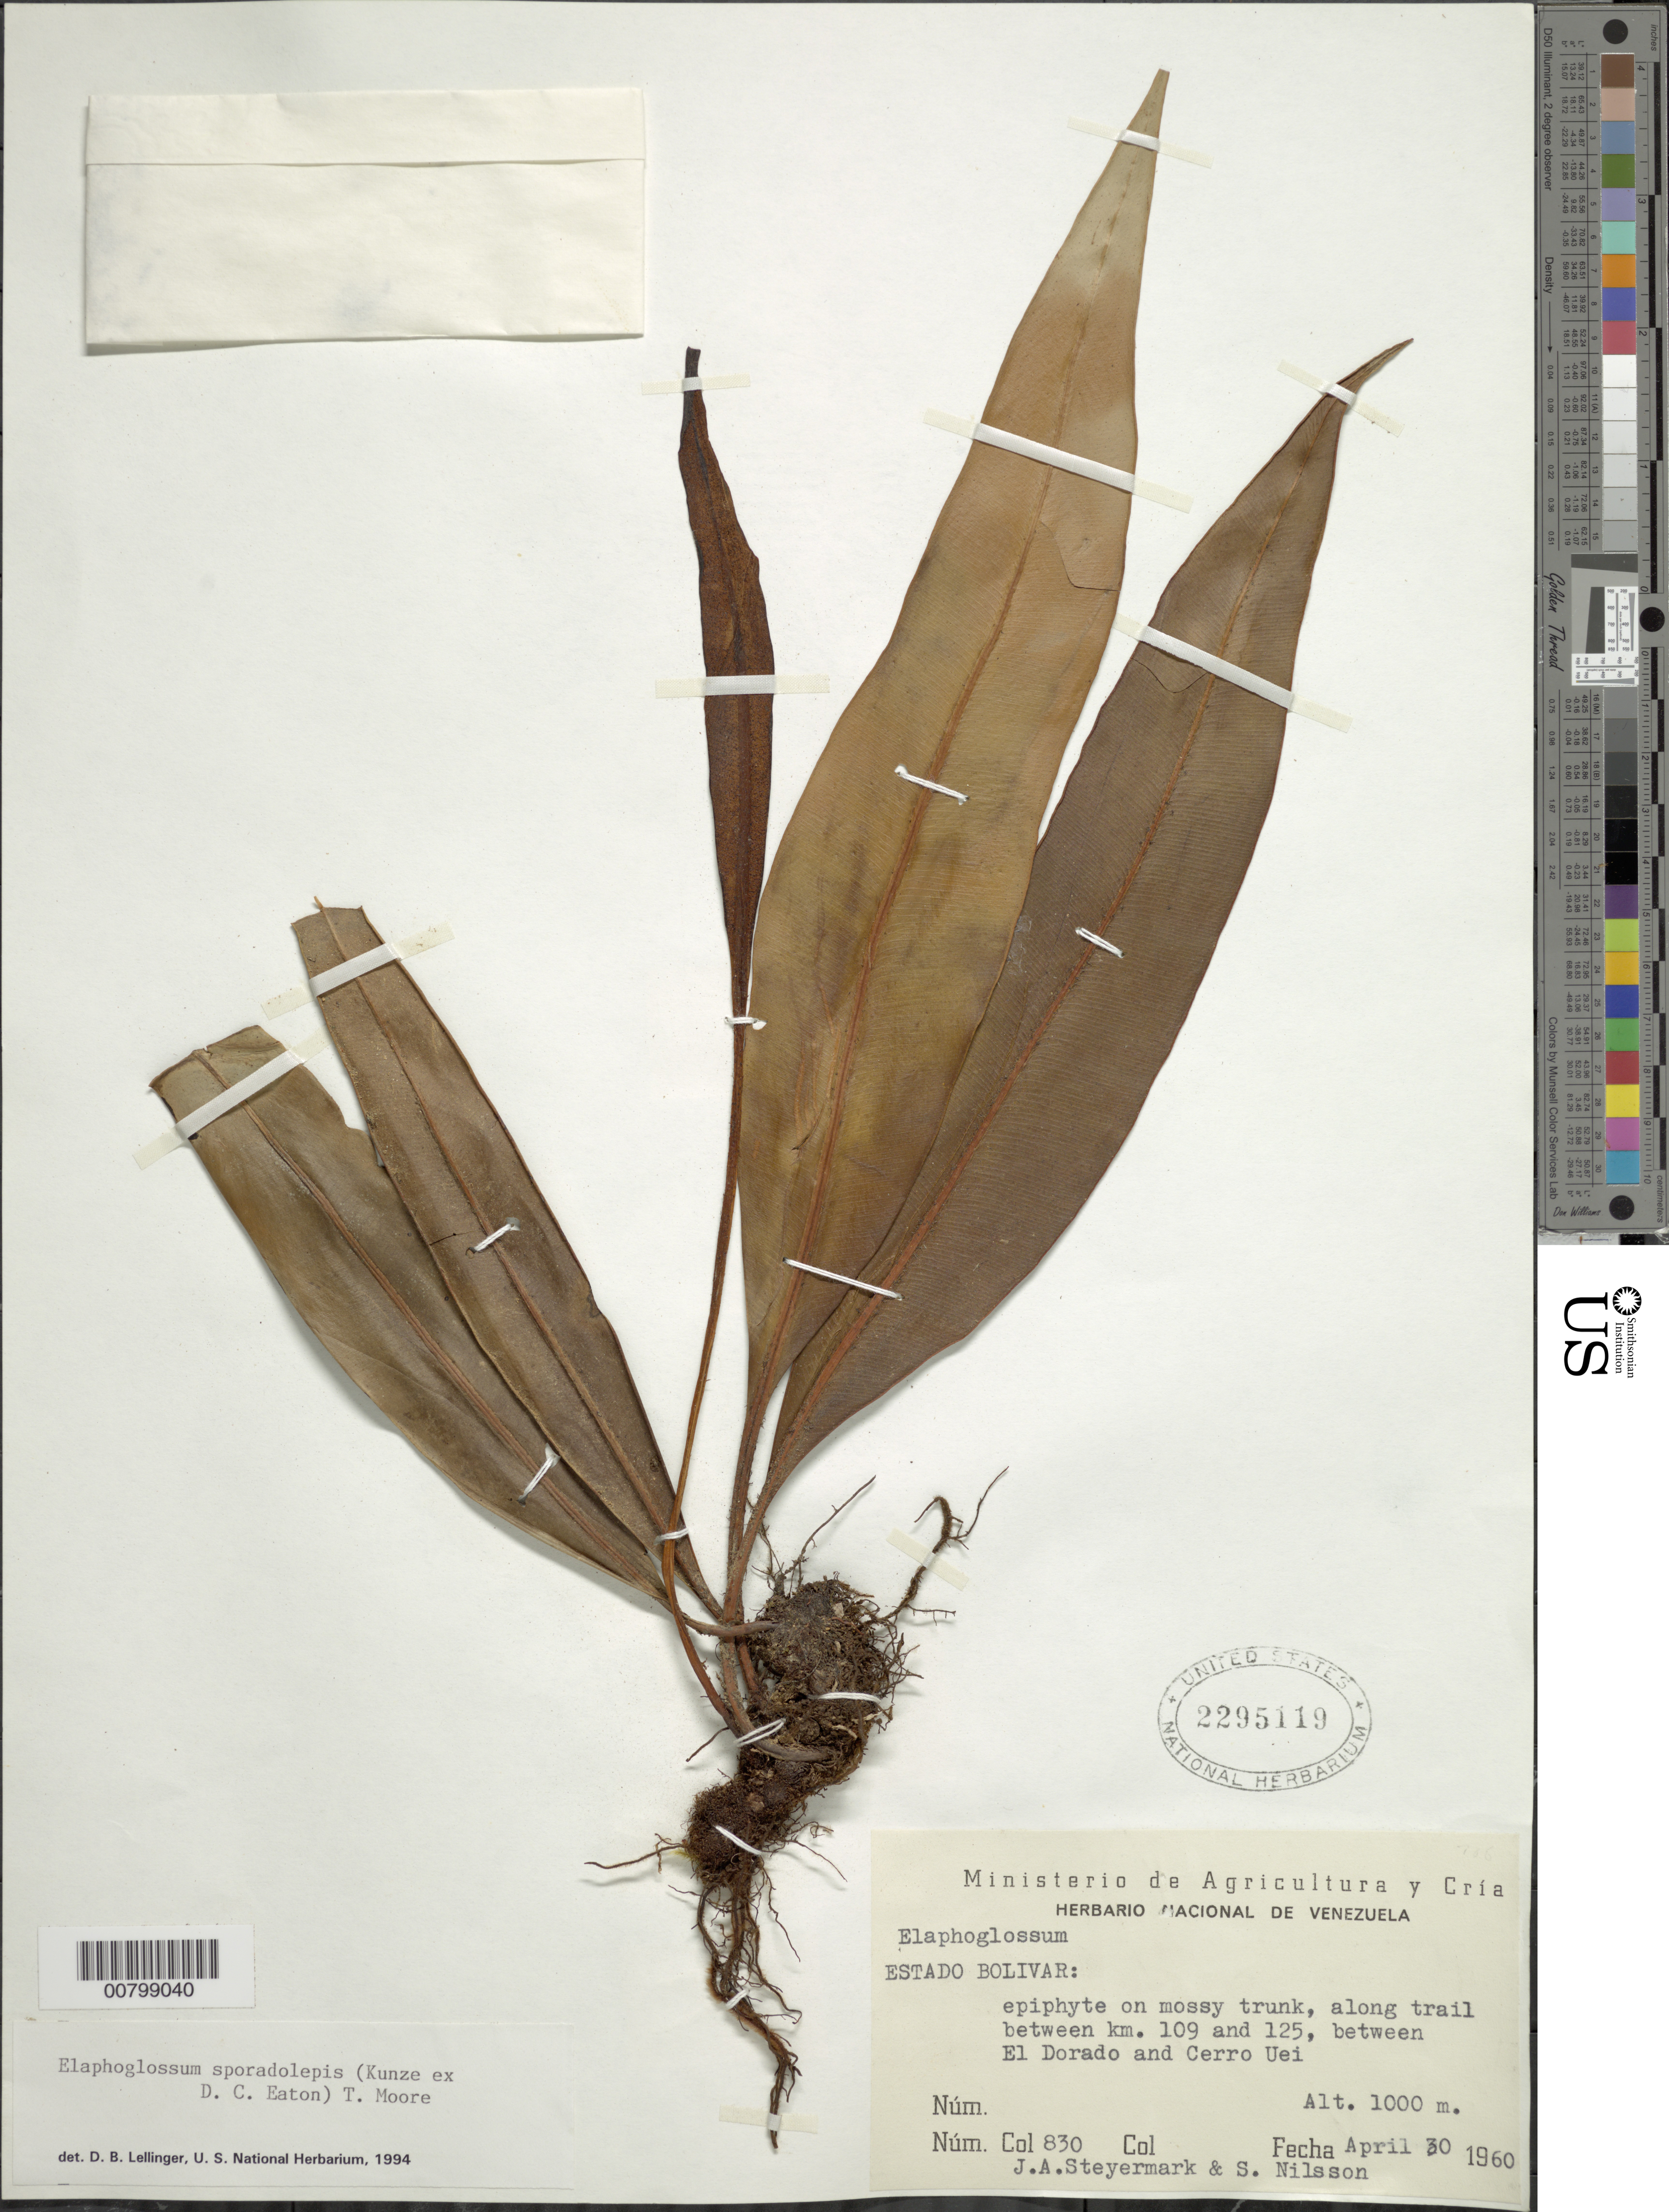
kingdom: Plantae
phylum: Tracheophyta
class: Polypodiopsida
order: Polypodiales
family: Dryopteridaceae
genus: Elaphoglossum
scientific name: Elaphoglossum sporadolepis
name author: (Kunze ex Kuhn) T. Moore ex C. Chr.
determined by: Lellinger, David B., (BOT), Smithsonian Institution - National Museum of Natural History (UNITED STATES)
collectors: J. Steyermark & S. Nilsson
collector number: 60 830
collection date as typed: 30-Apr-60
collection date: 1960-04-30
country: Venezuela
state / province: Bolívar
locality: El Dorado to Cerro Uei, km 109-125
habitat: Trailside, on mossy trunk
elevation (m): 800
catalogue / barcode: US 2295119